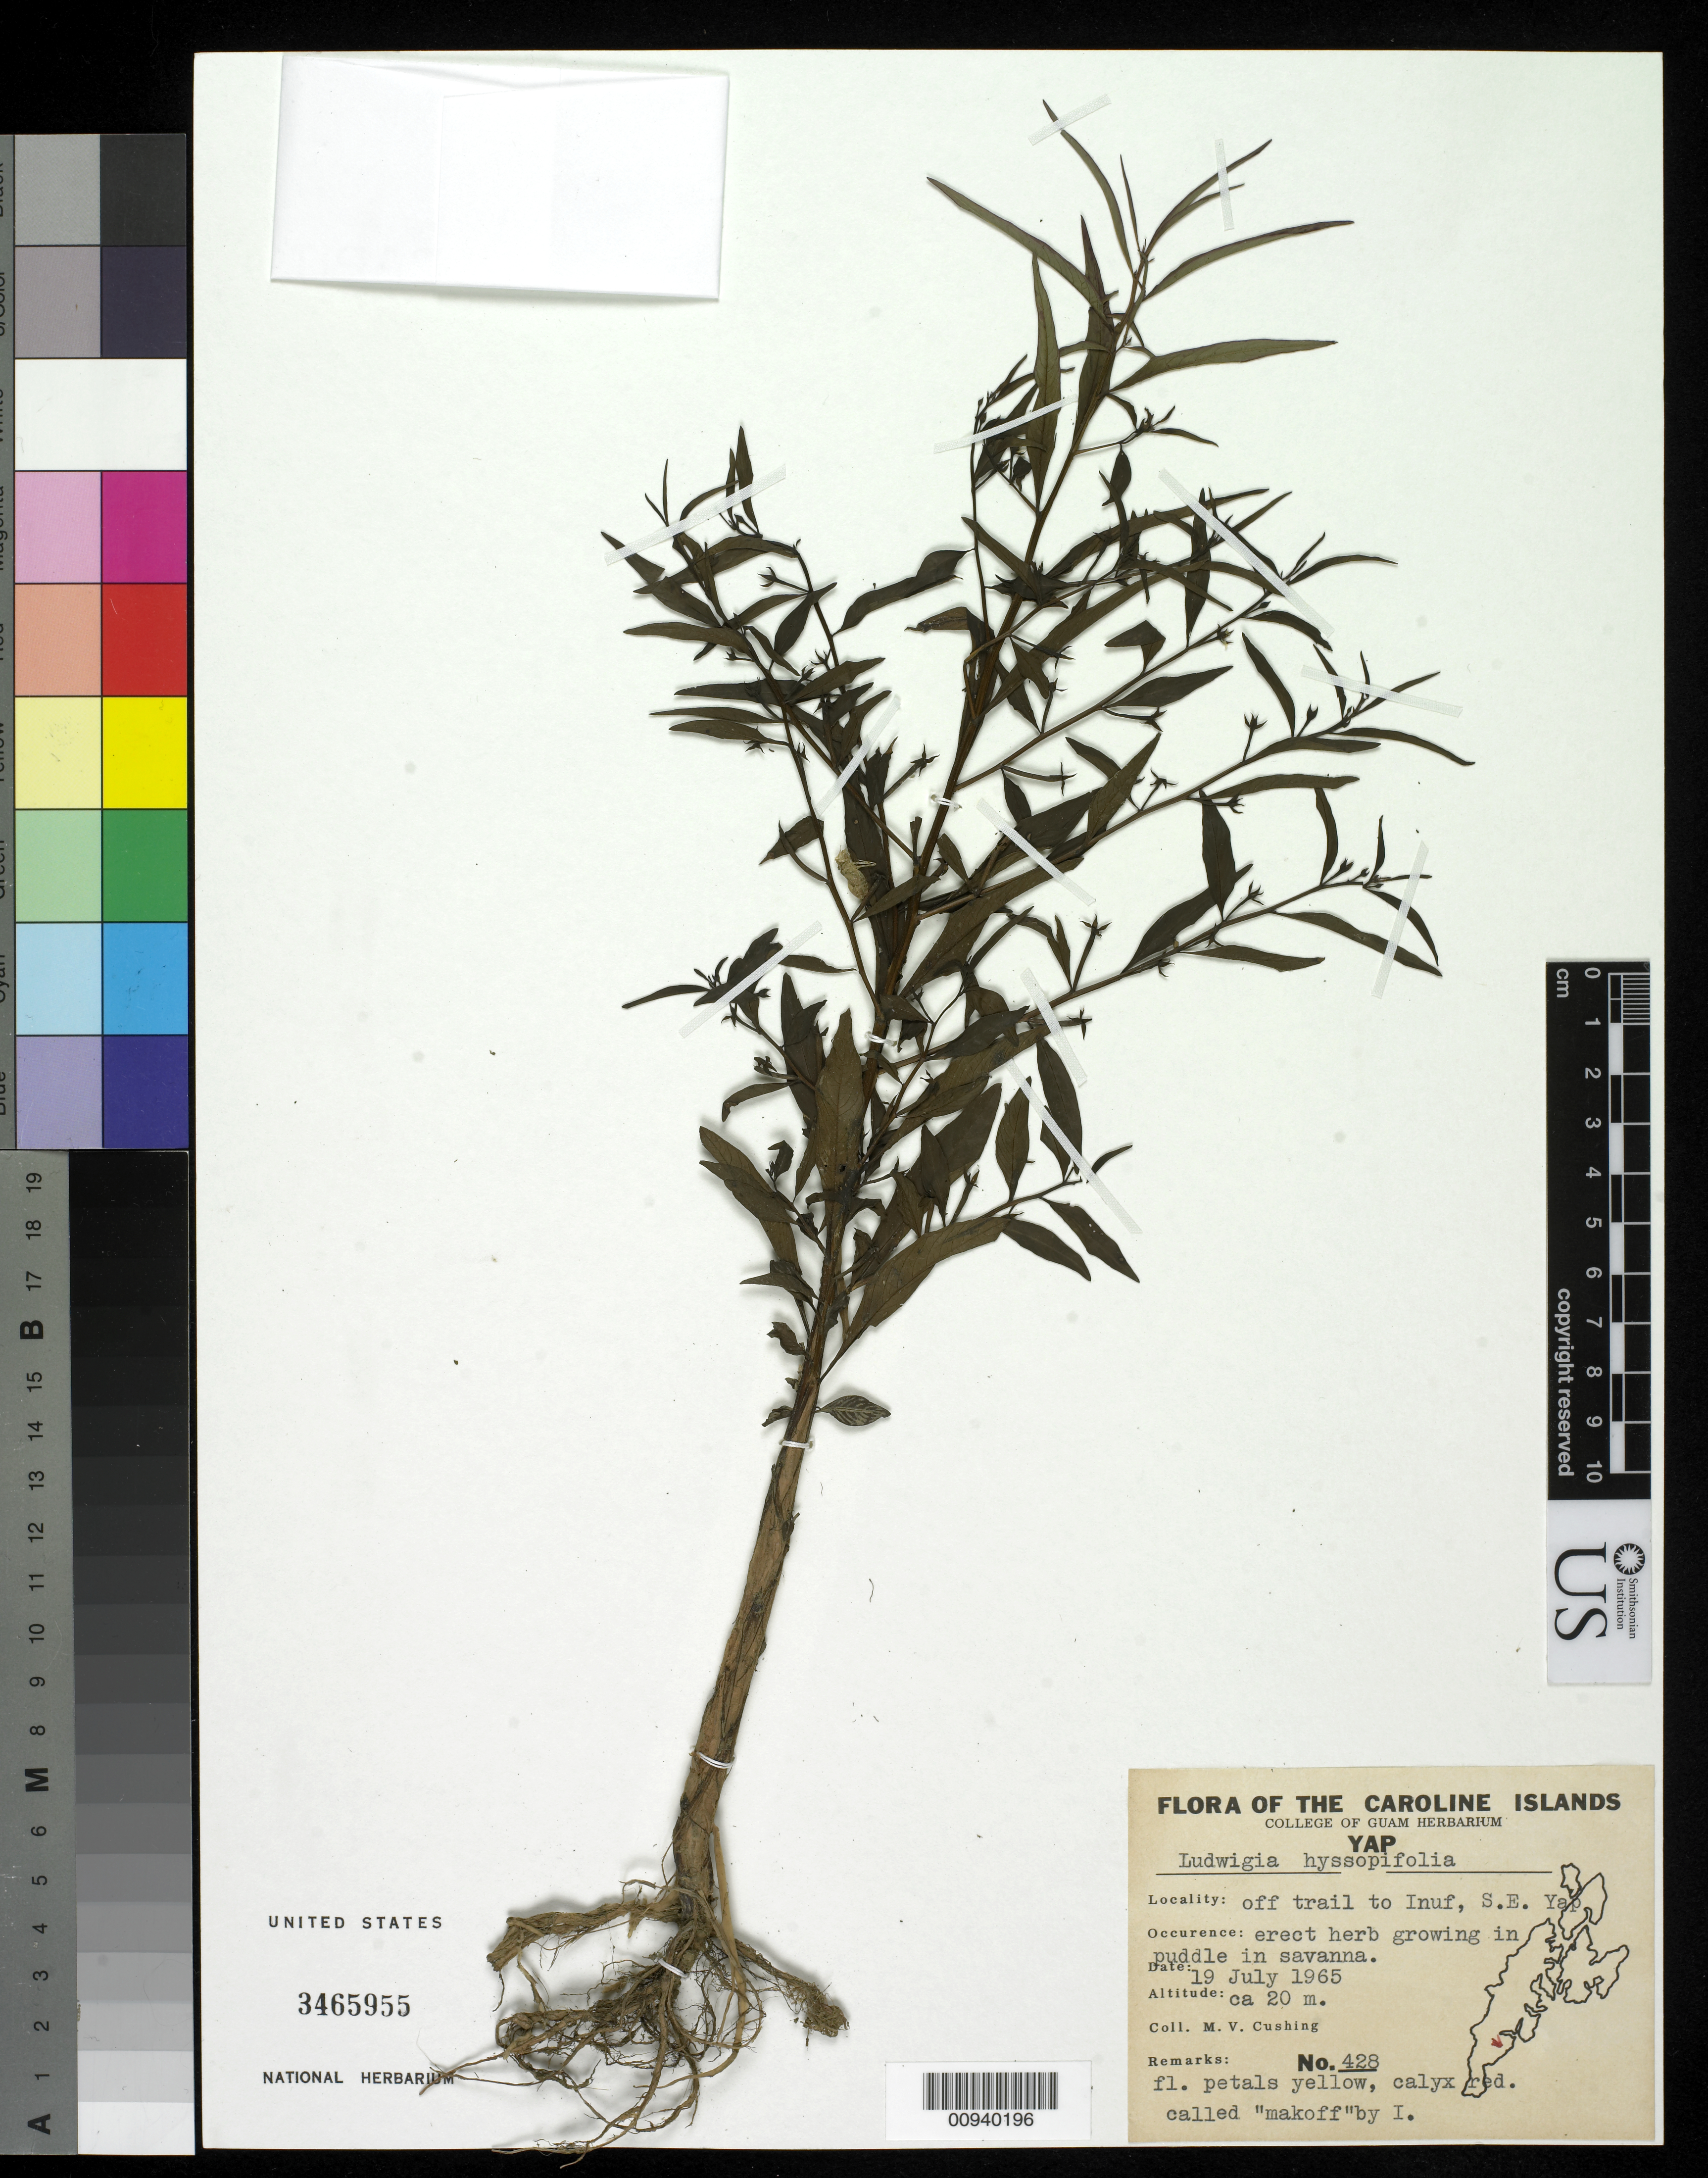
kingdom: Plantae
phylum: Tracheophyta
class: Magnoliopsida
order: Myrtales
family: Onagraceae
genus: Ludwigia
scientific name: Ludwigia hyssopifolia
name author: (G. Don) Exell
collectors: M. V. Cushing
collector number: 428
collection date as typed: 19 Jul 1965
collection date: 1965-07-19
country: Micronesia, Federated States of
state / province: Yap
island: Yap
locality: Off trail to Inuf, SE Yap.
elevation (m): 20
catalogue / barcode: US 3465955